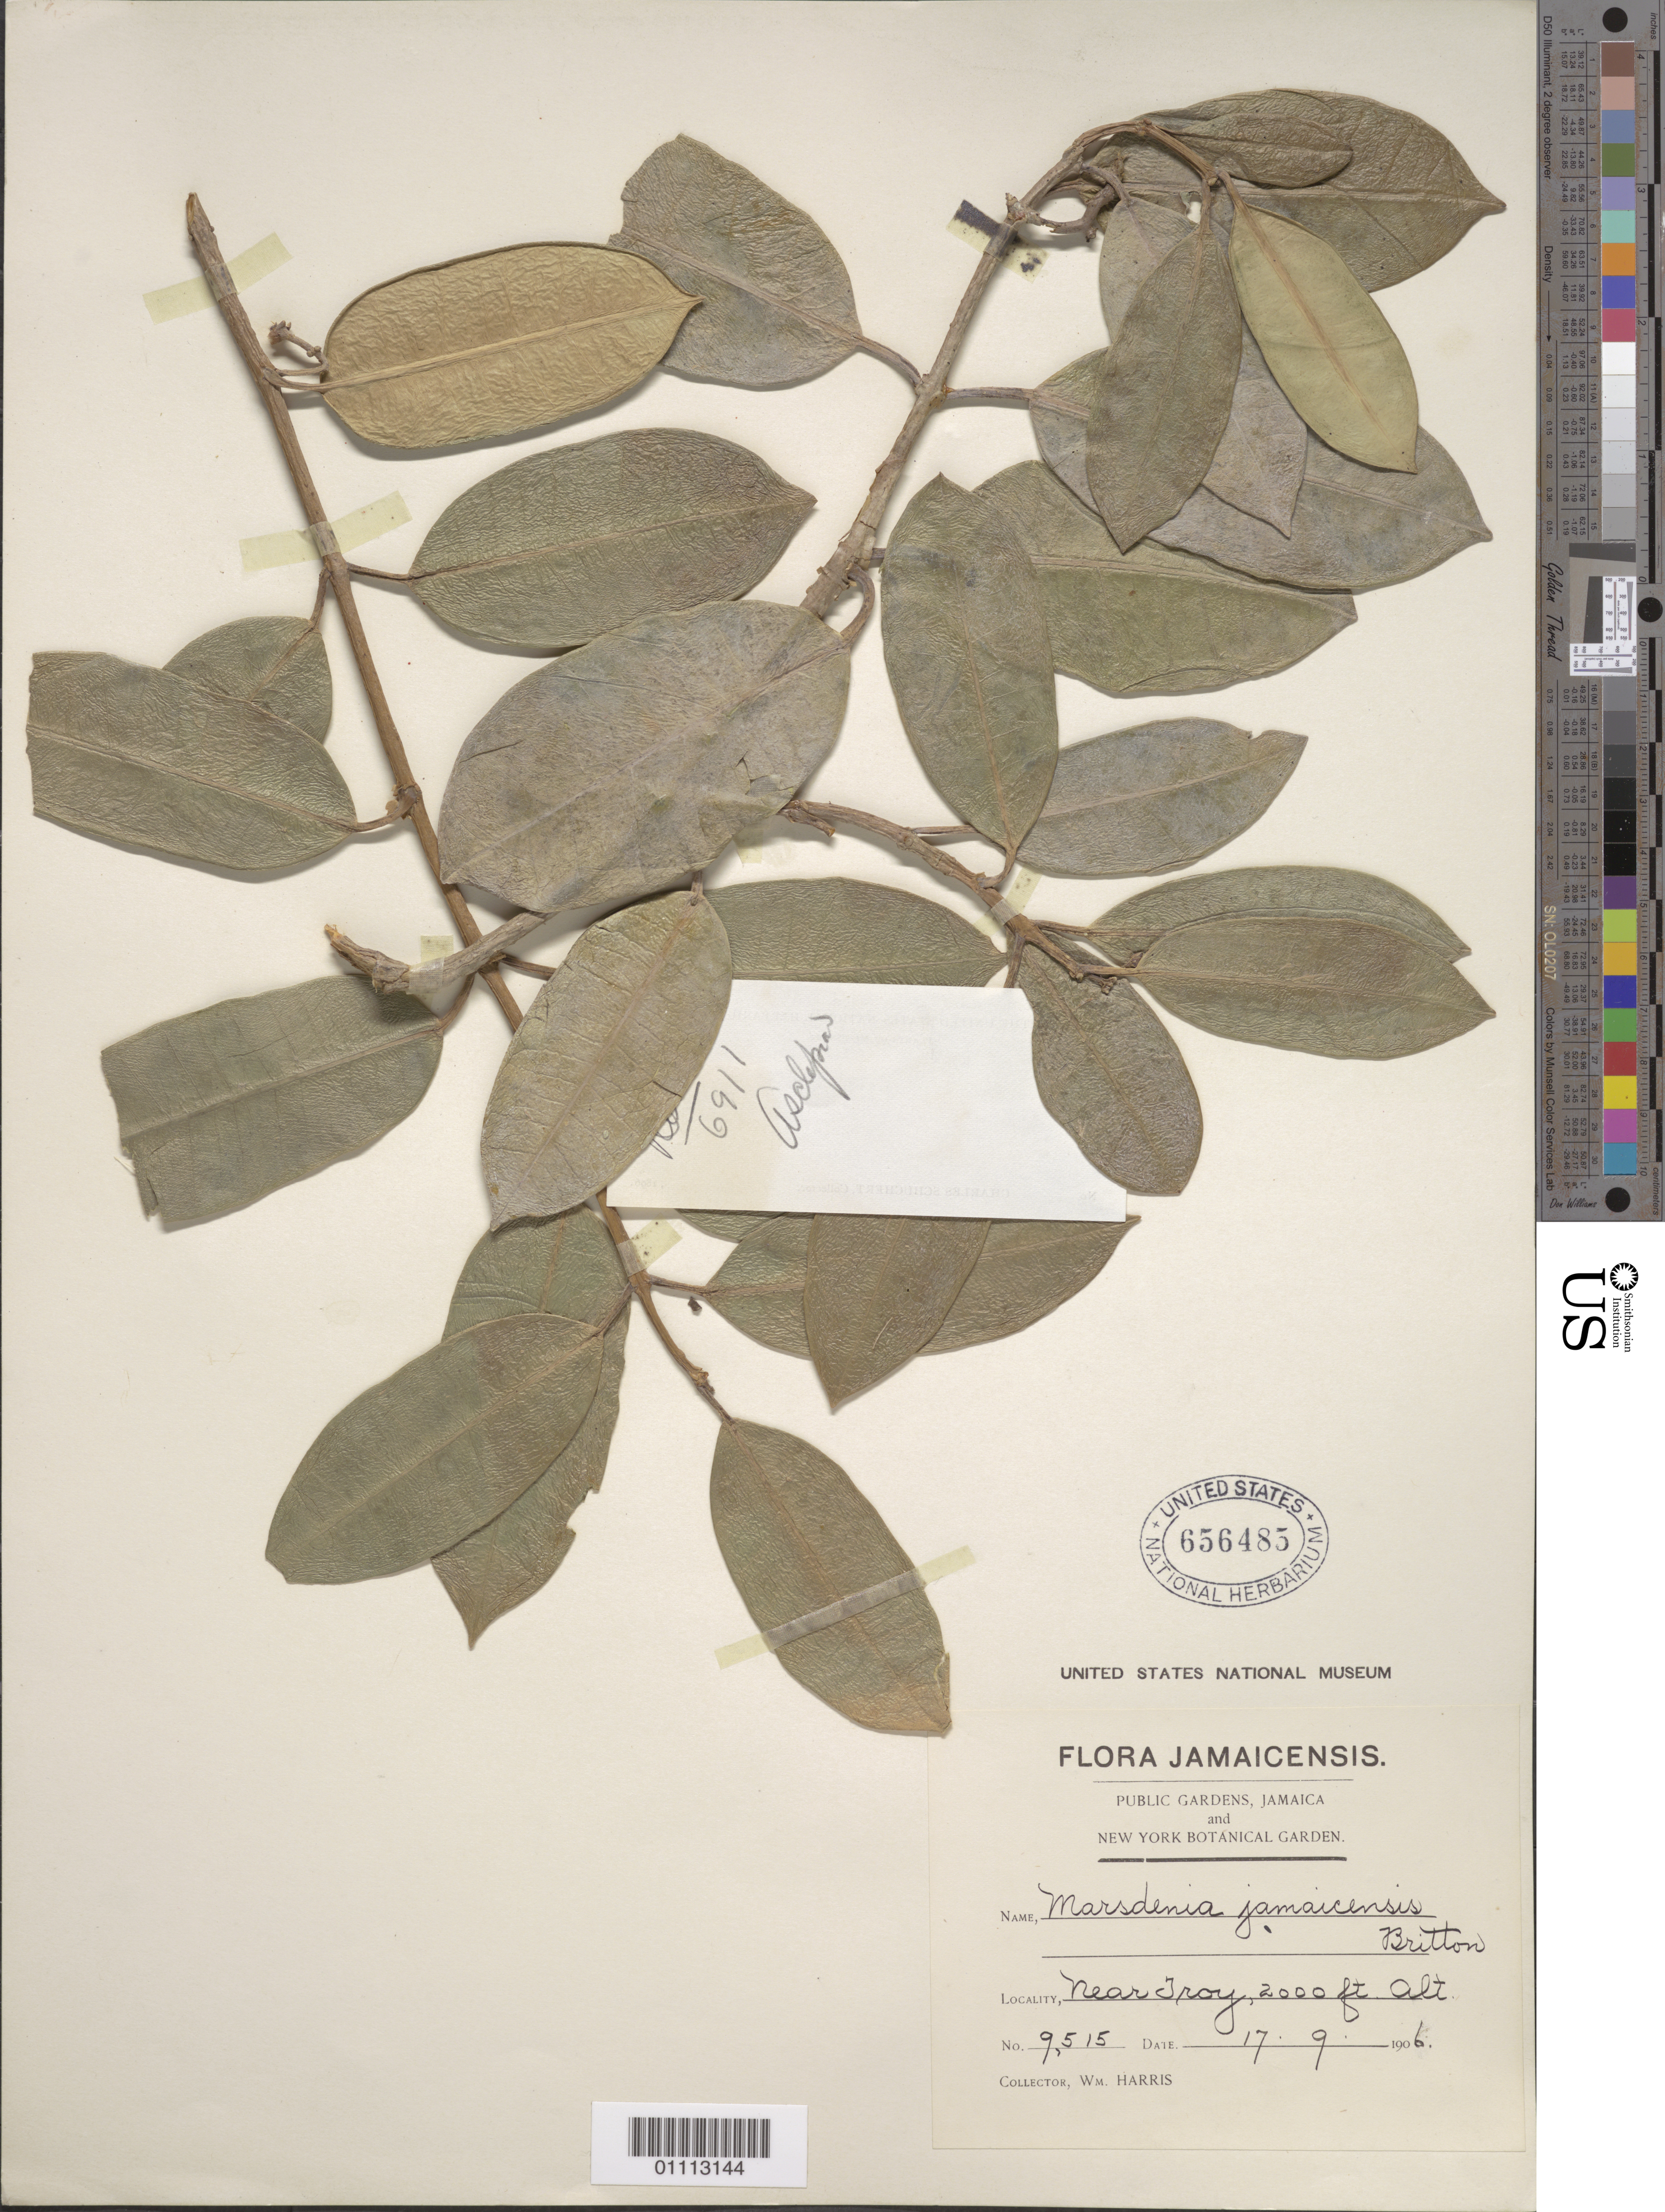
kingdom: Plantae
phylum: Tracheophyta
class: Magnoliopsida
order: Gentianales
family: Apocynaceae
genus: Marsdenia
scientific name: Marsdenia jamaicensis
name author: Britton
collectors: W. Harris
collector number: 9515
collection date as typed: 17 Sep 1906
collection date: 1906-09-17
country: Jamaica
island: Jamaica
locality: Near Gray.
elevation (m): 610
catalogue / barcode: US 656485